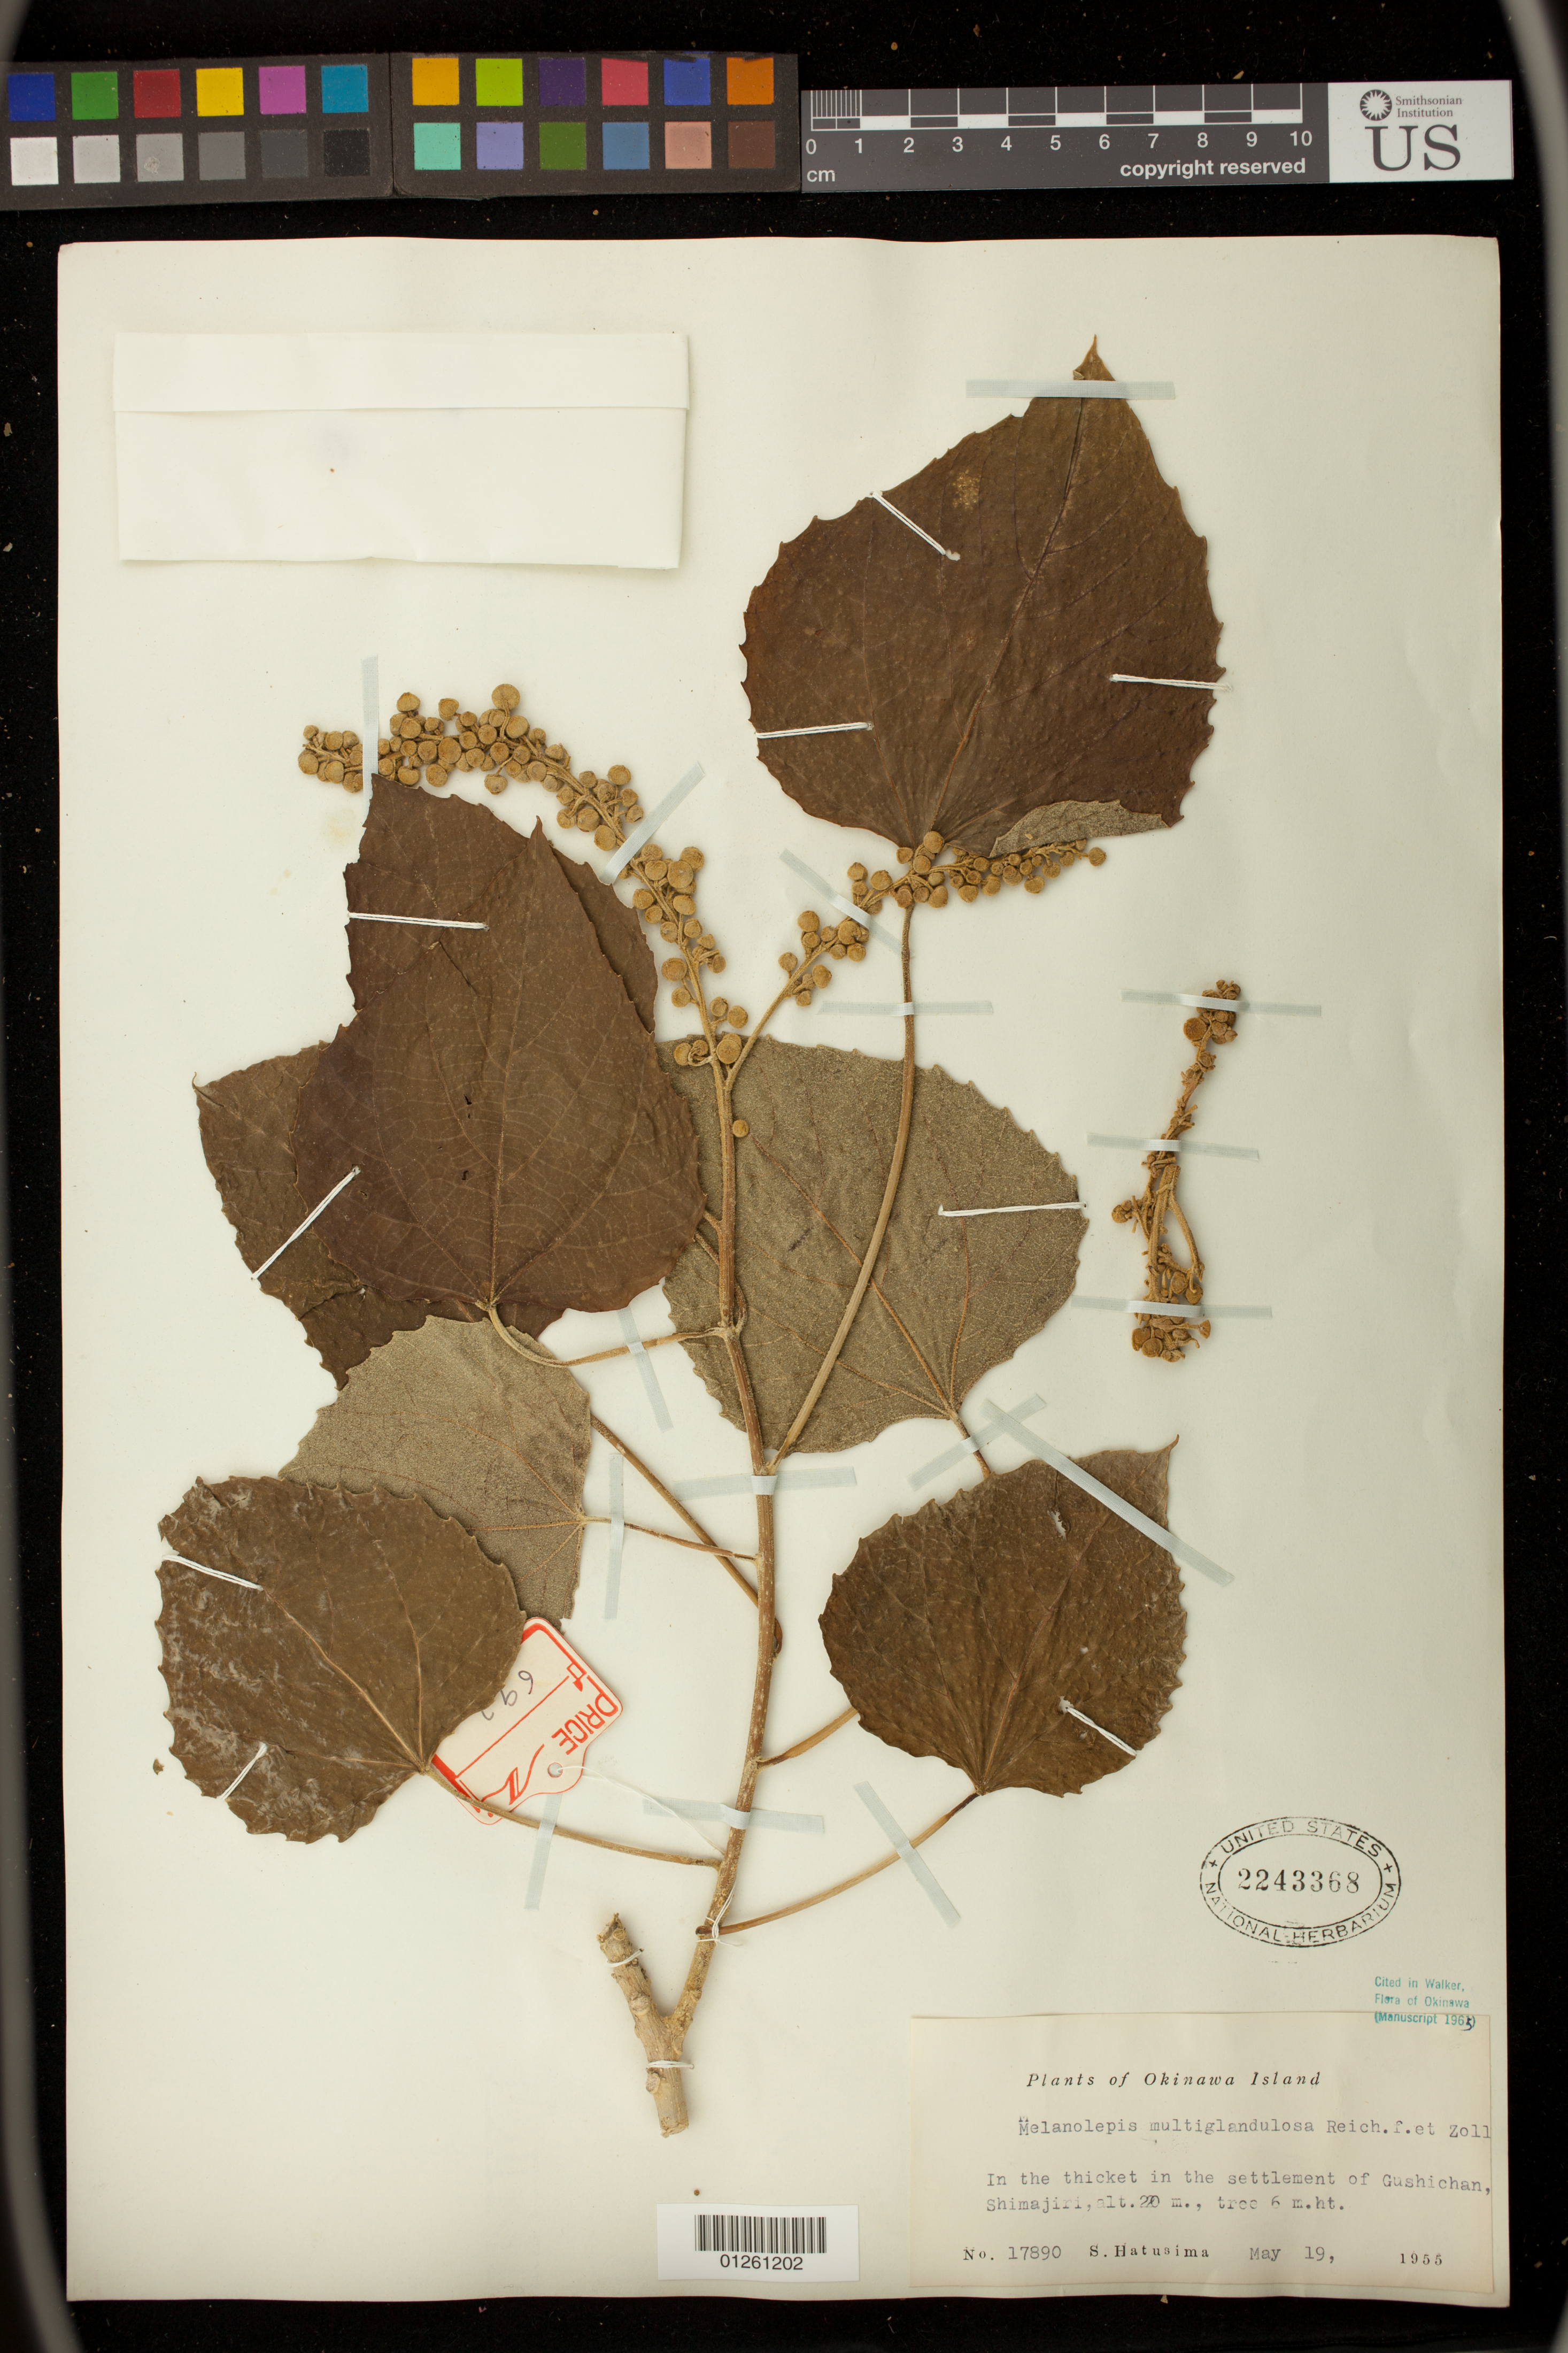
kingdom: Plantae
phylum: Tracheophyta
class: Magnoliopsida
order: Malpighiales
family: Euphorbiaceae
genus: Melanolepis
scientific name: Melanolepis multiglandulosa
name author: (Reinw. ex Blume) Rchb. f. & Zoll.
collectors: S. Hatusima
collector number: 17890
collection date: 1955-05-19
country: Japan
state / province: Okinawa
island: Okinawa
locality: Gushichan, Shimajiri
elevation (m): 20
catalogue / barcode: US 2243368